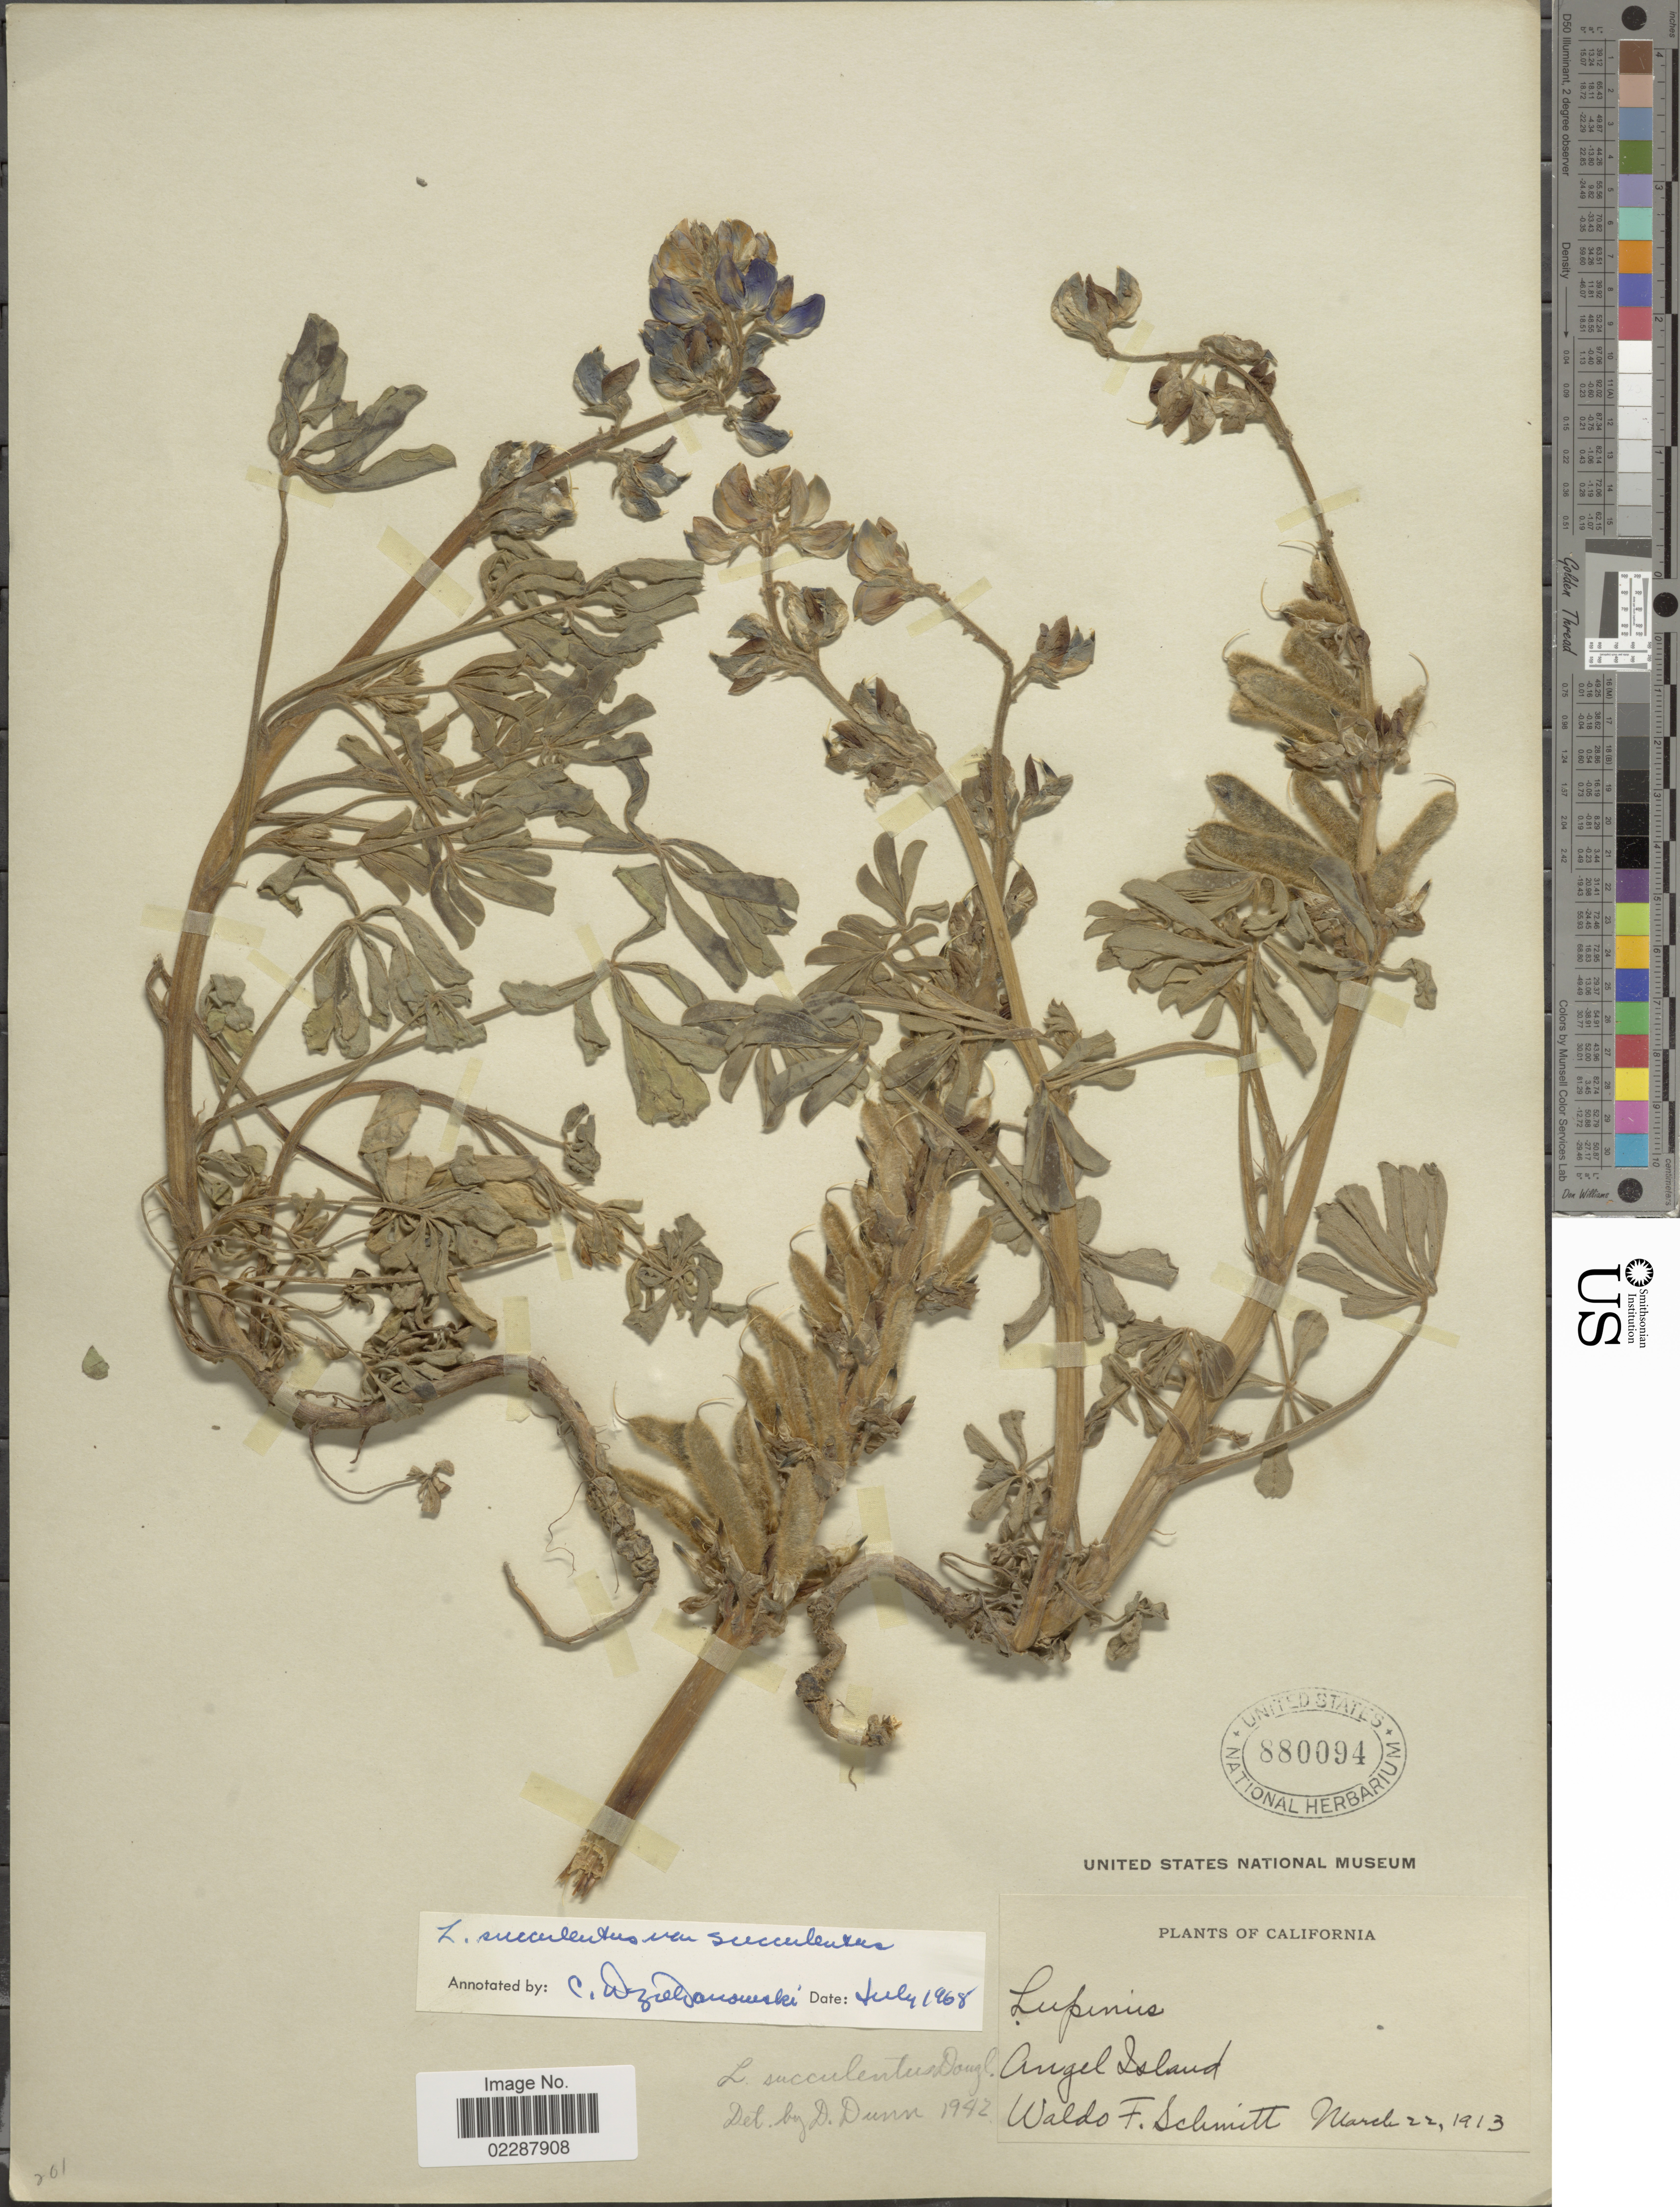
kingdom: Plantae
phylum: Tracheophyta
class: Magnoliopsida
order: Fabales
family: Fabaceae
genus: Lupinus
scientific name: Lupinus succulentus var. succulentus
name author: Douglas ex K. Koch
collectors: W. F. Schmitt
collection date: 1913-03-22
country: United States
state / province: California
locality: Angel Island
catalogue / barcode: US 880094